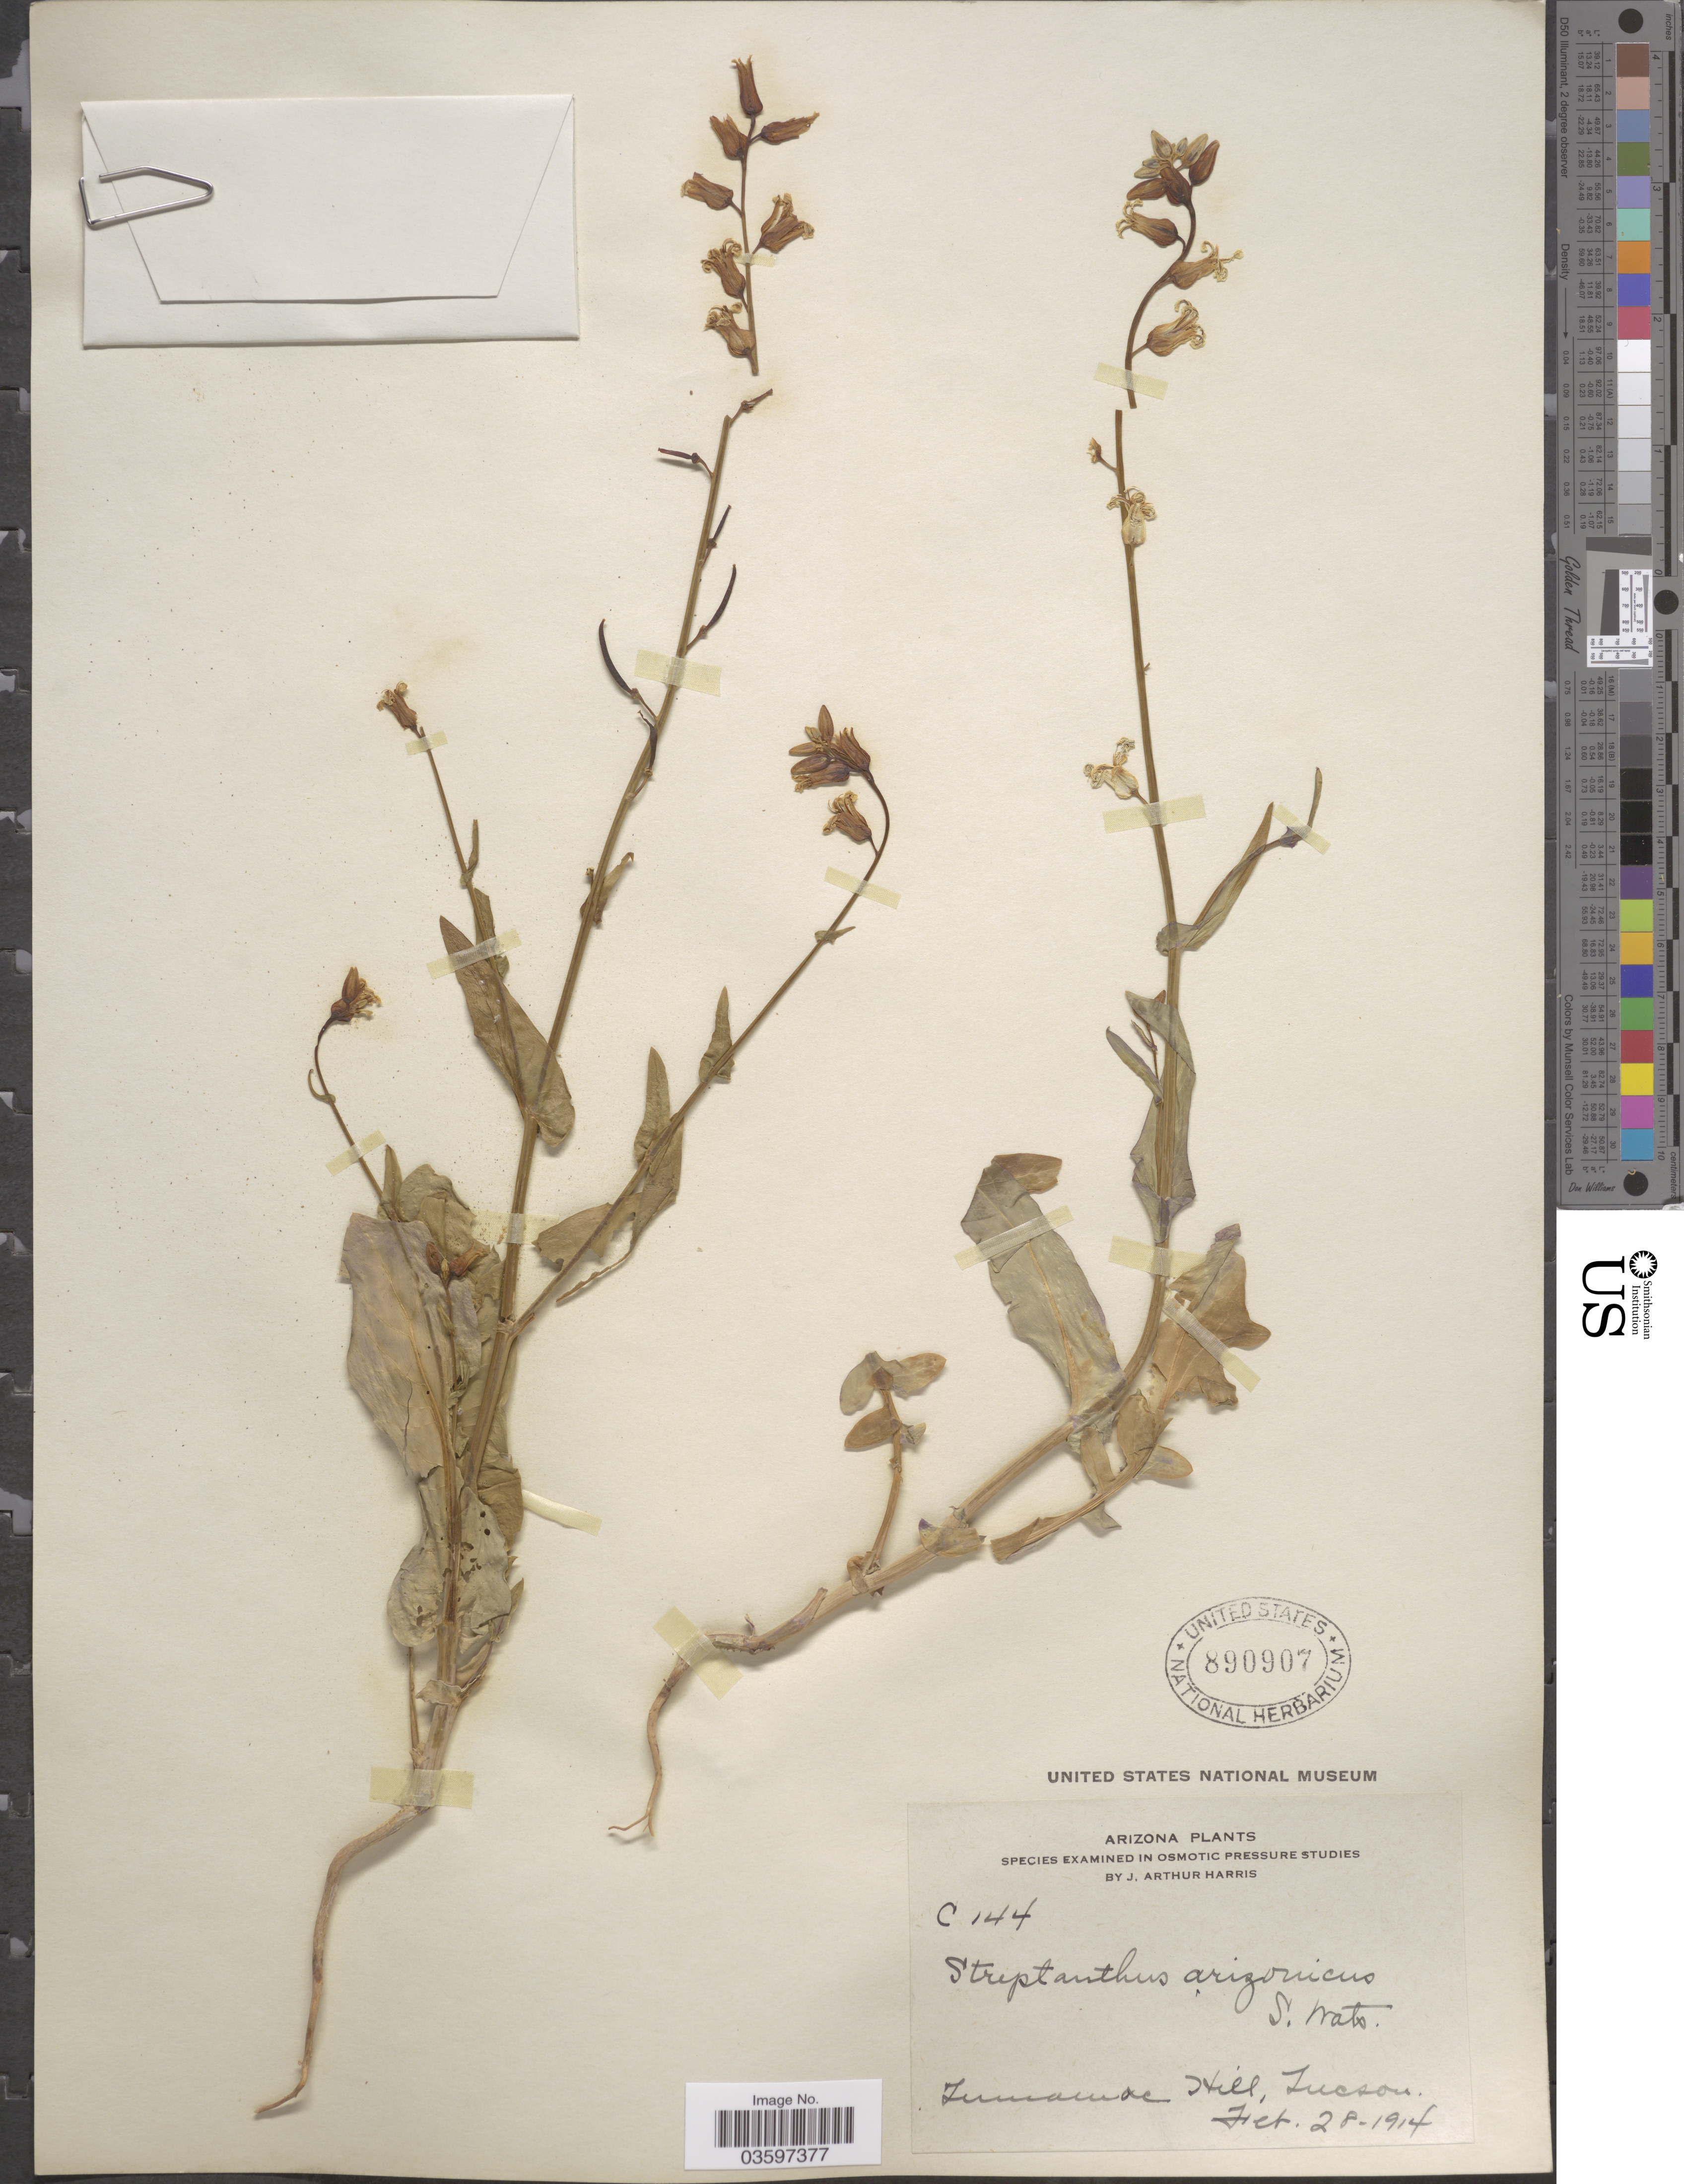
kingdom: Plantae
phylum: Tracheophyta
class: Magnoliopsida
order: Brassicales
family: Brassicaceae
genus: Streptanthus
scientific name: Streptanthus arizonicus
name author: S. Watson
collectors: J. A. Harris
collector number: C144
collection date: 1914-02-28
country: United States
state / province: Arizona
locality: Tumamoc Hill, Tucson.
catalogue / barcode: US 890907